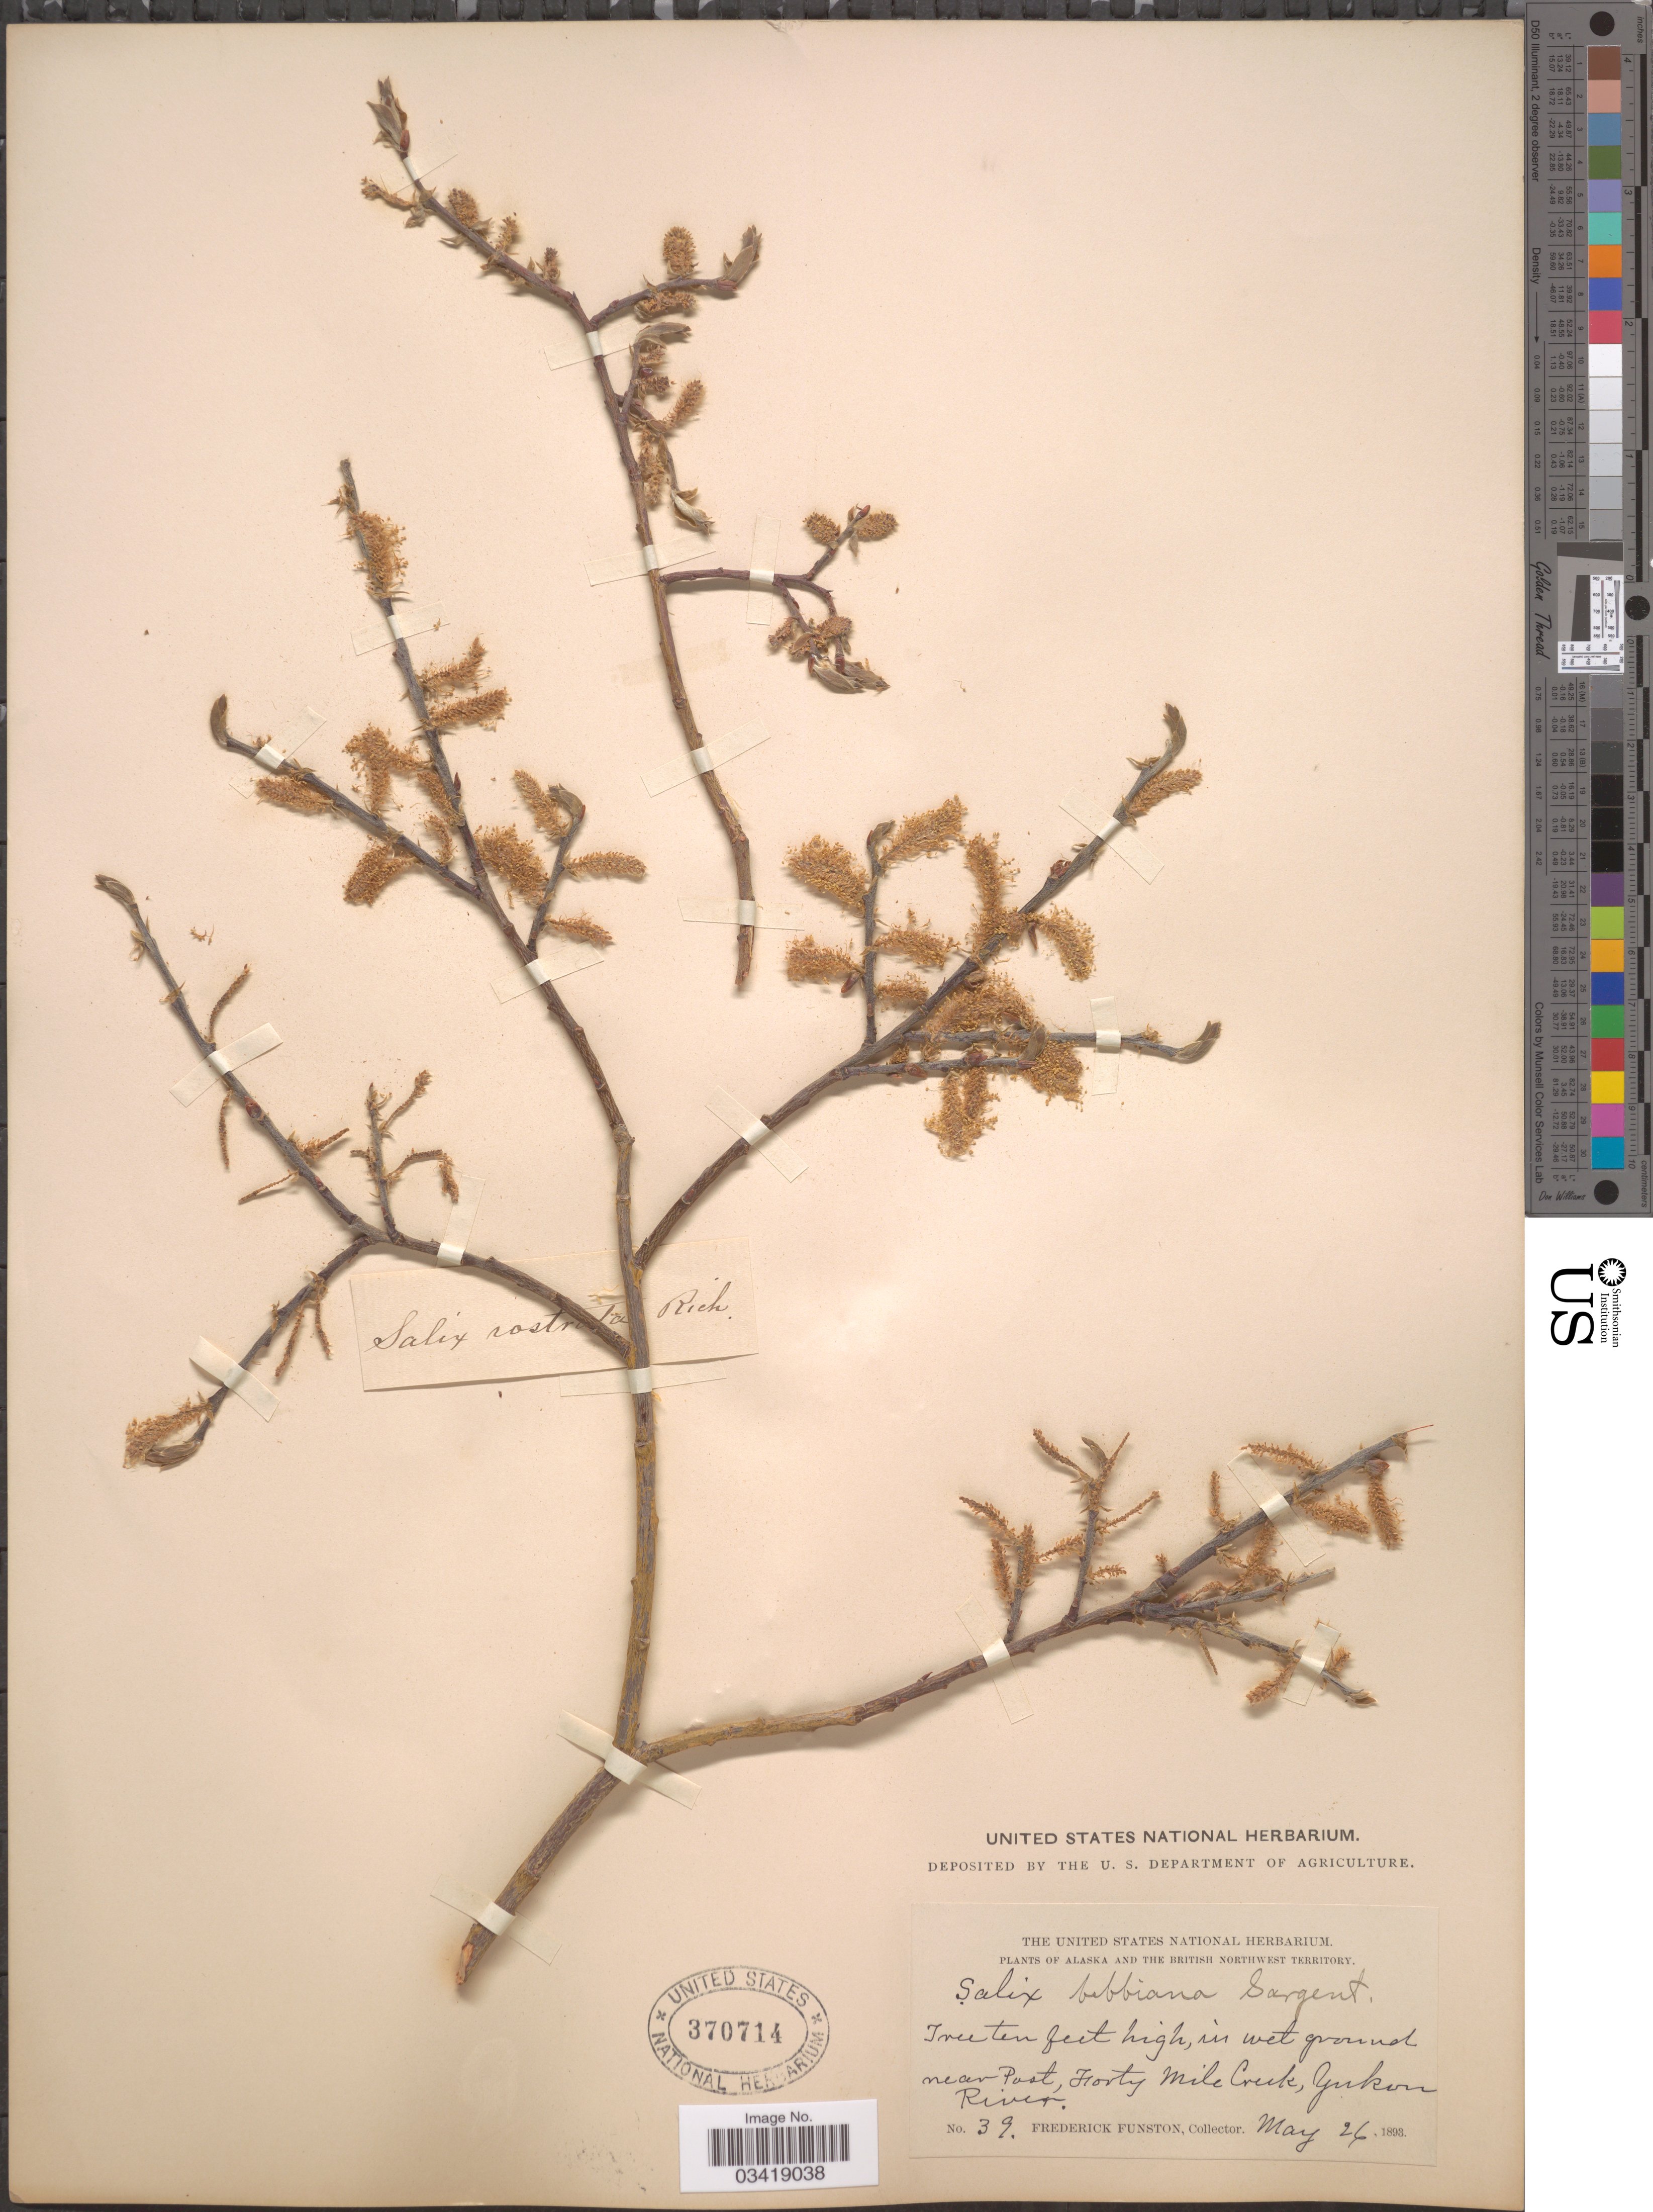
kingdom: Plantae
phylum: Tracheophyta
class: Magnoliopsida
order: Malpighiales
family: Salicaceae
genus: Salix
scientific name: Salix bebbiana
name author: Sarg.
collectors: F. Funston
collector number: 39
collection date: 1893-05-26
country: United States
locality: Alaska and The British Northwest Territory. Near Post, Forty Mile Creek, Yukon River.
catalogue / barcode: US 370714